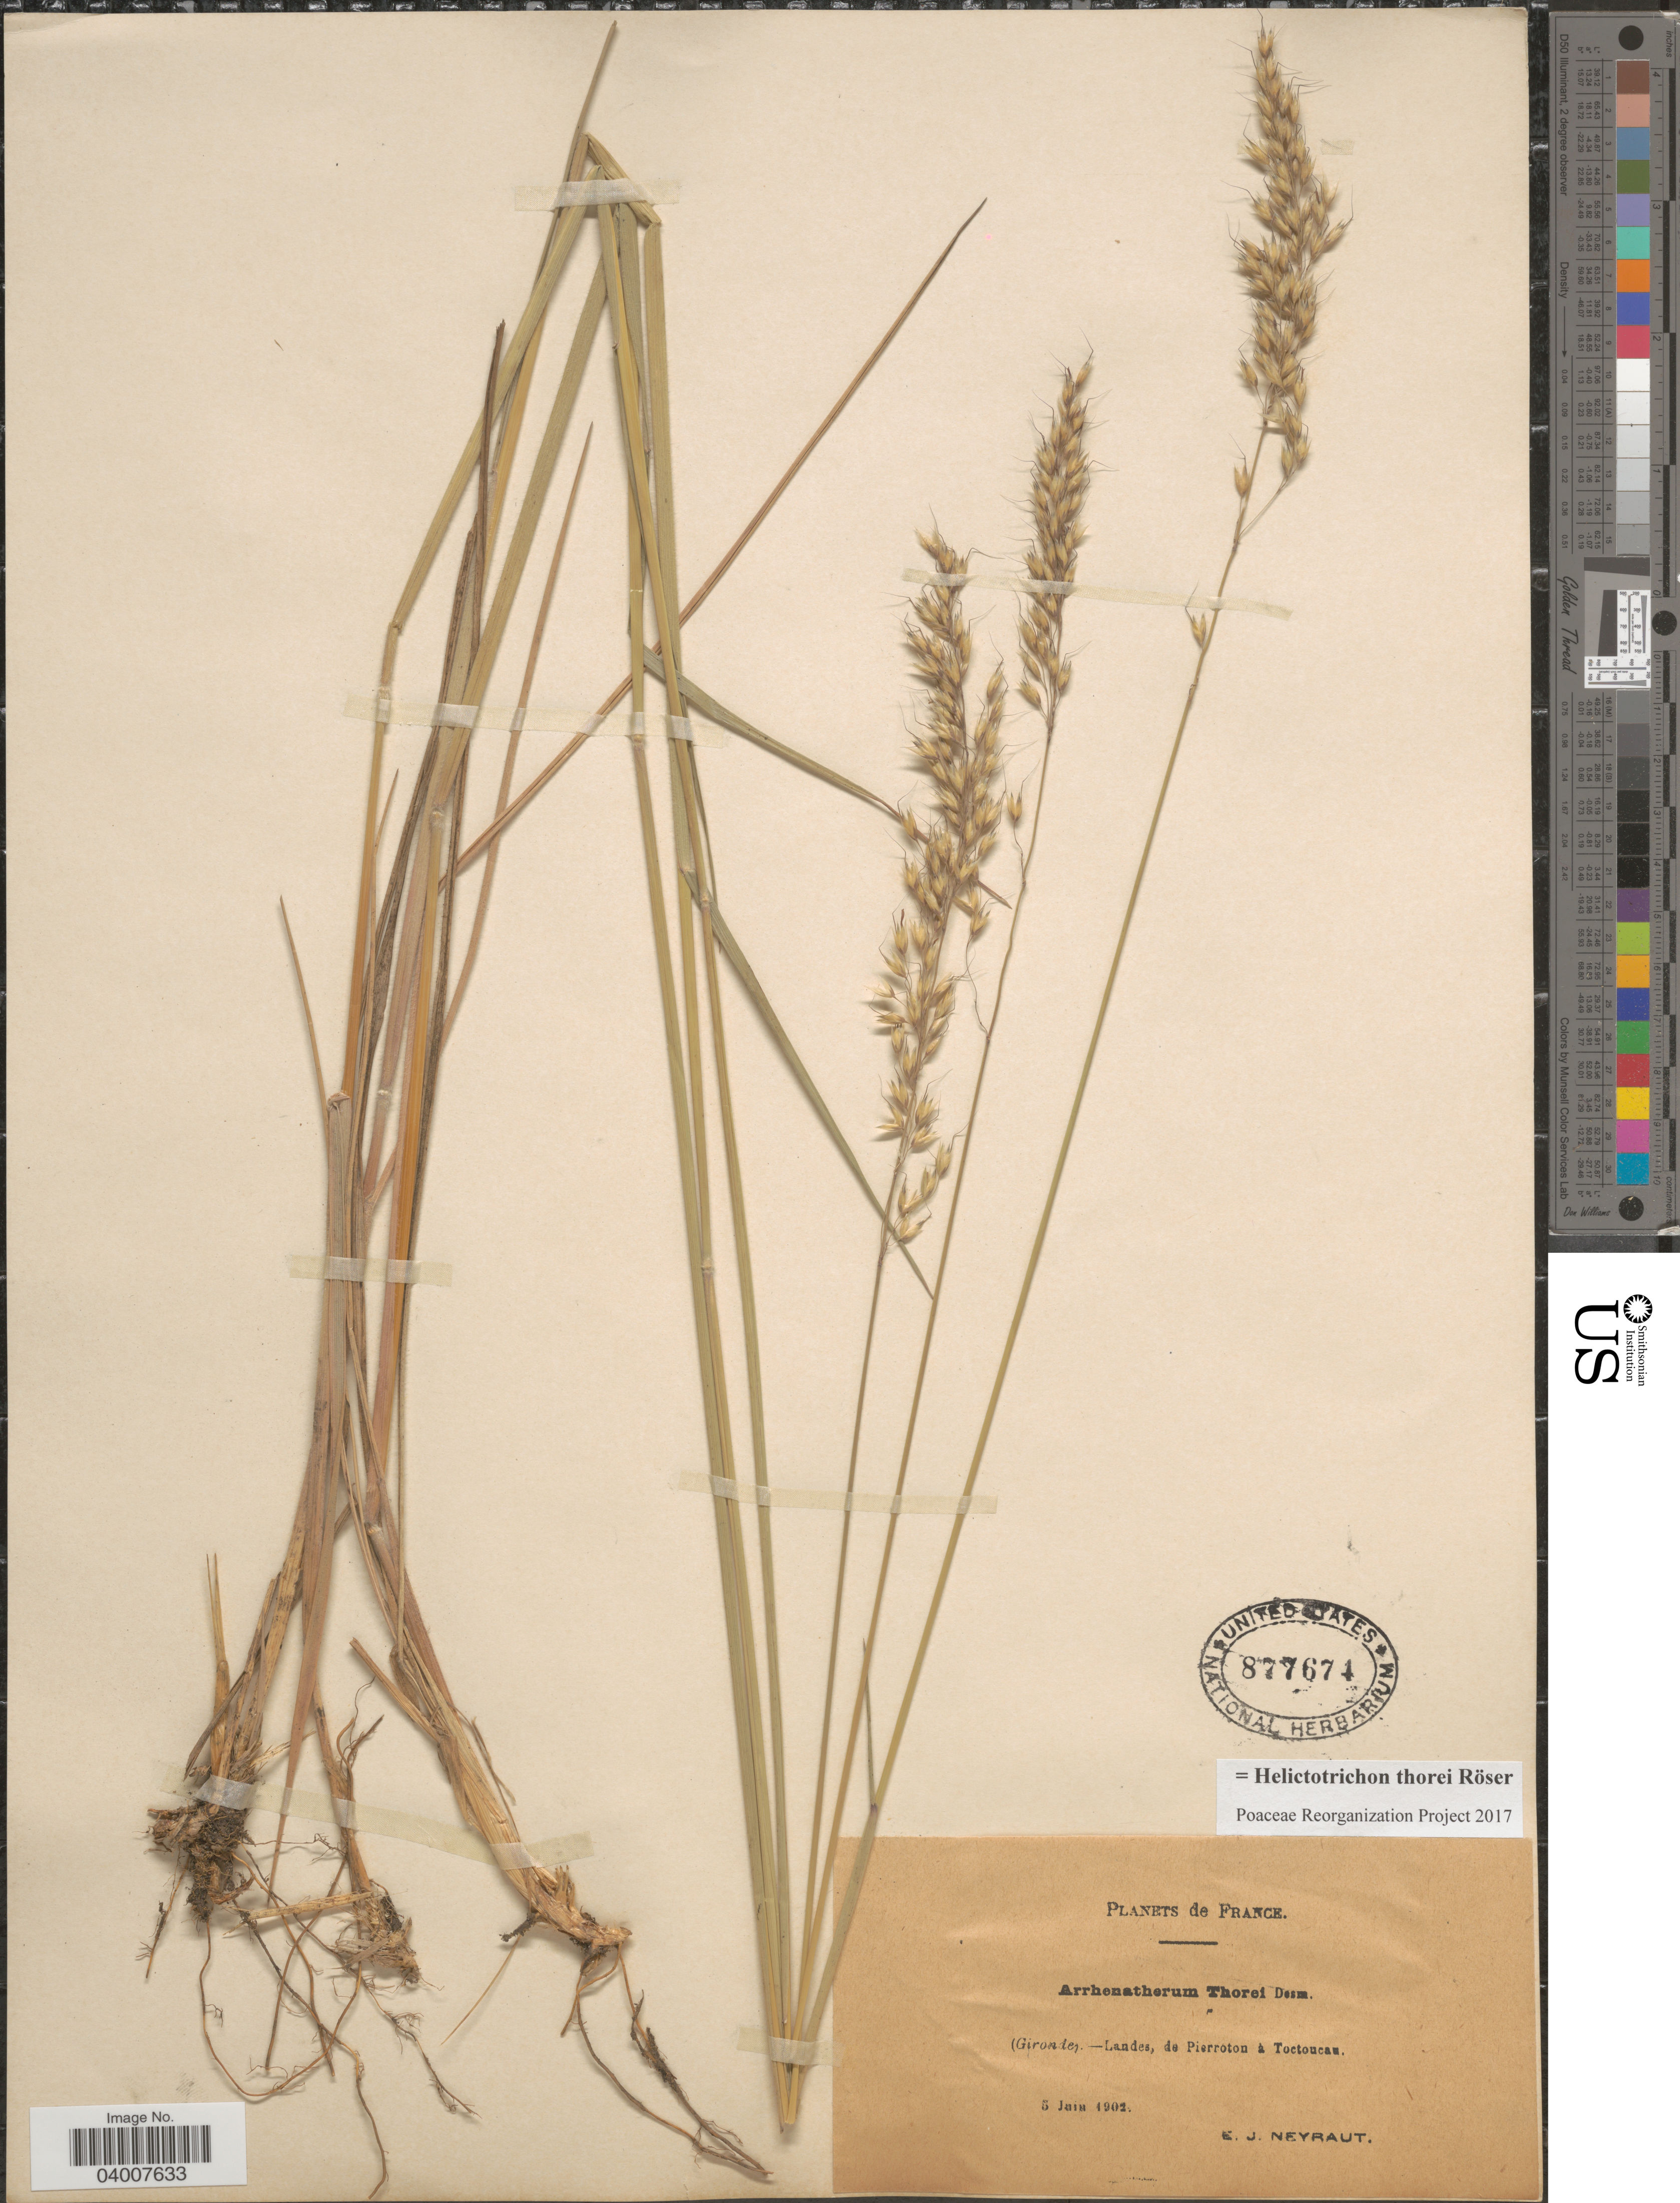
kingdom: Plantae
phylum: Tracheophyta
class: Liliopsida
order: Poales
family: Poaceae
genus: Helictotrichon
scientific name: Helictotrichon thorei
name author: Röser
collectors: E. Neyraut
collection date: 1902-06-05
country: France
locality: Girondes - Landes, de Pierroton à Toctoucau.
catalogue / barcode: US 877674